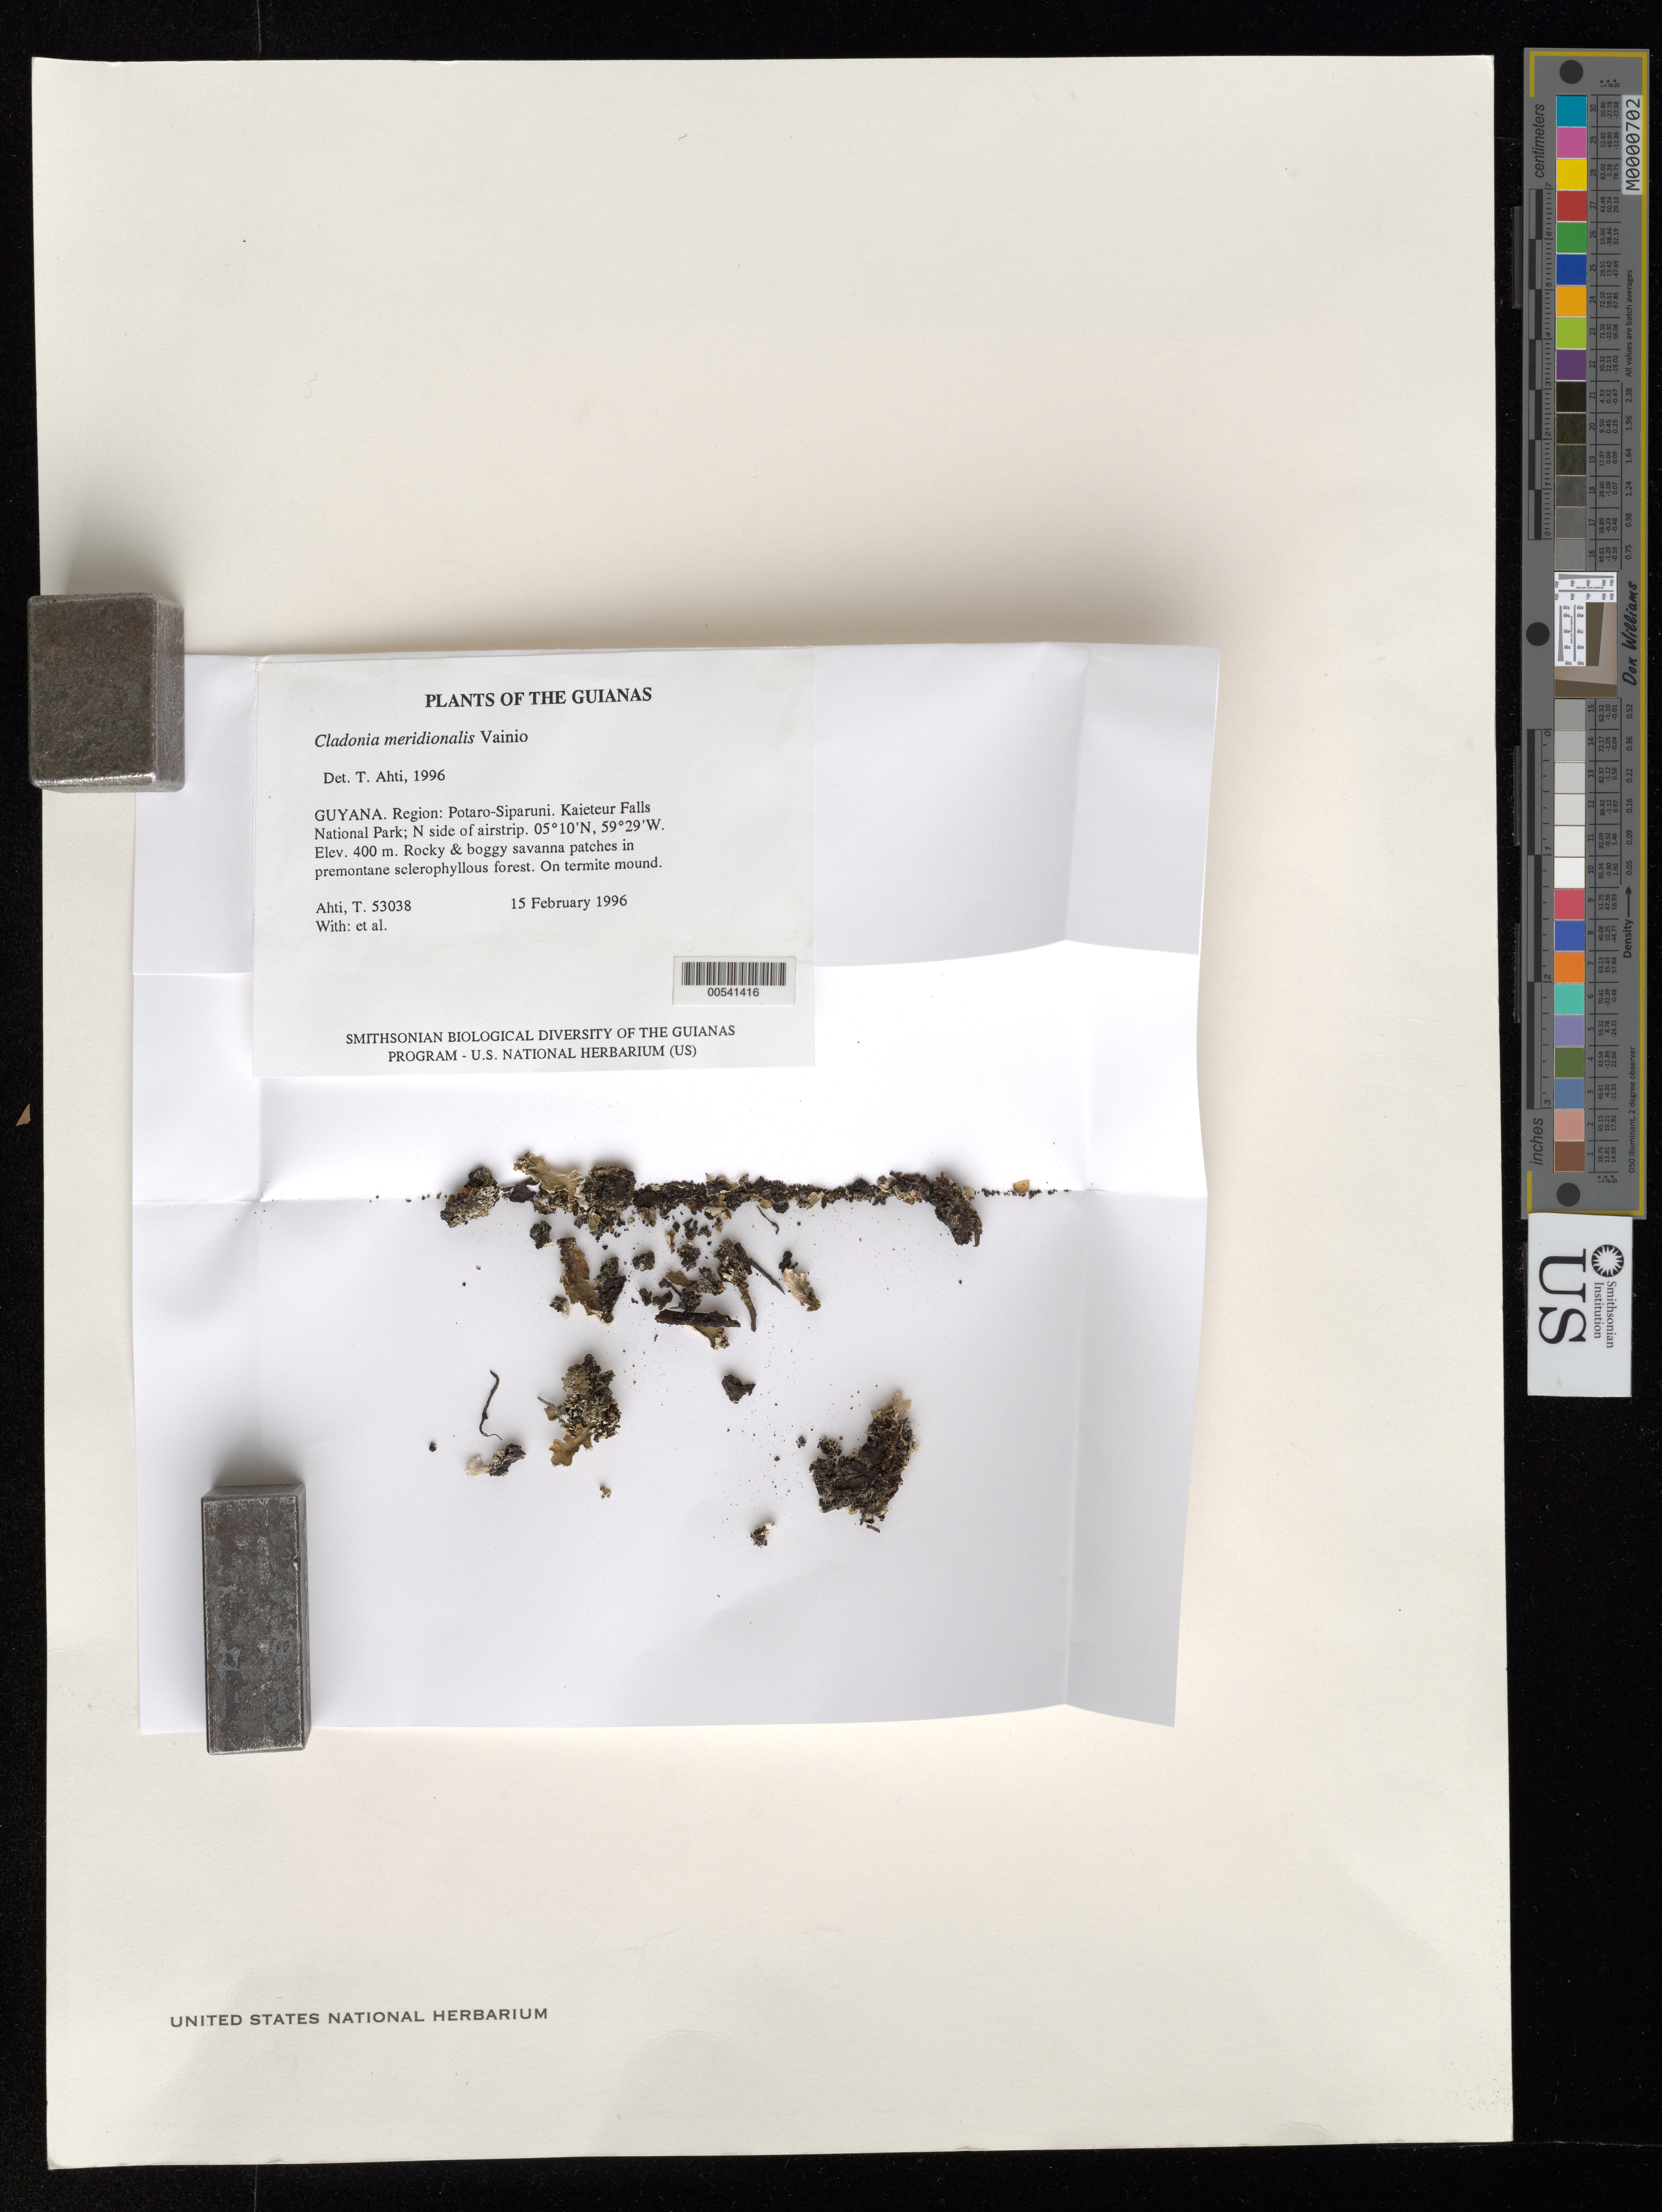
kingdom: Fungi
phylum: Ascomycota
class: Lecanoromycetes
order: Lecanorales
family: Cladoniaceae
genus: Cladonia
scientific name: Cladonia meridionalis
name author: Vain.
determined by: Ahti, Teuvo T.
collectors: T. T. Ahti et al.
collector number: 53038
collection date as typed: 15 February 1996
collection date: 1996-02-15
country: Guyana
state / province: Potaro-Siparuni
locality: Kaieteur Falls National Park; N side of airstrip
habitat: Rocky & boggy savanna patches in premontane sclerophyllous forest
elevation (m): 400